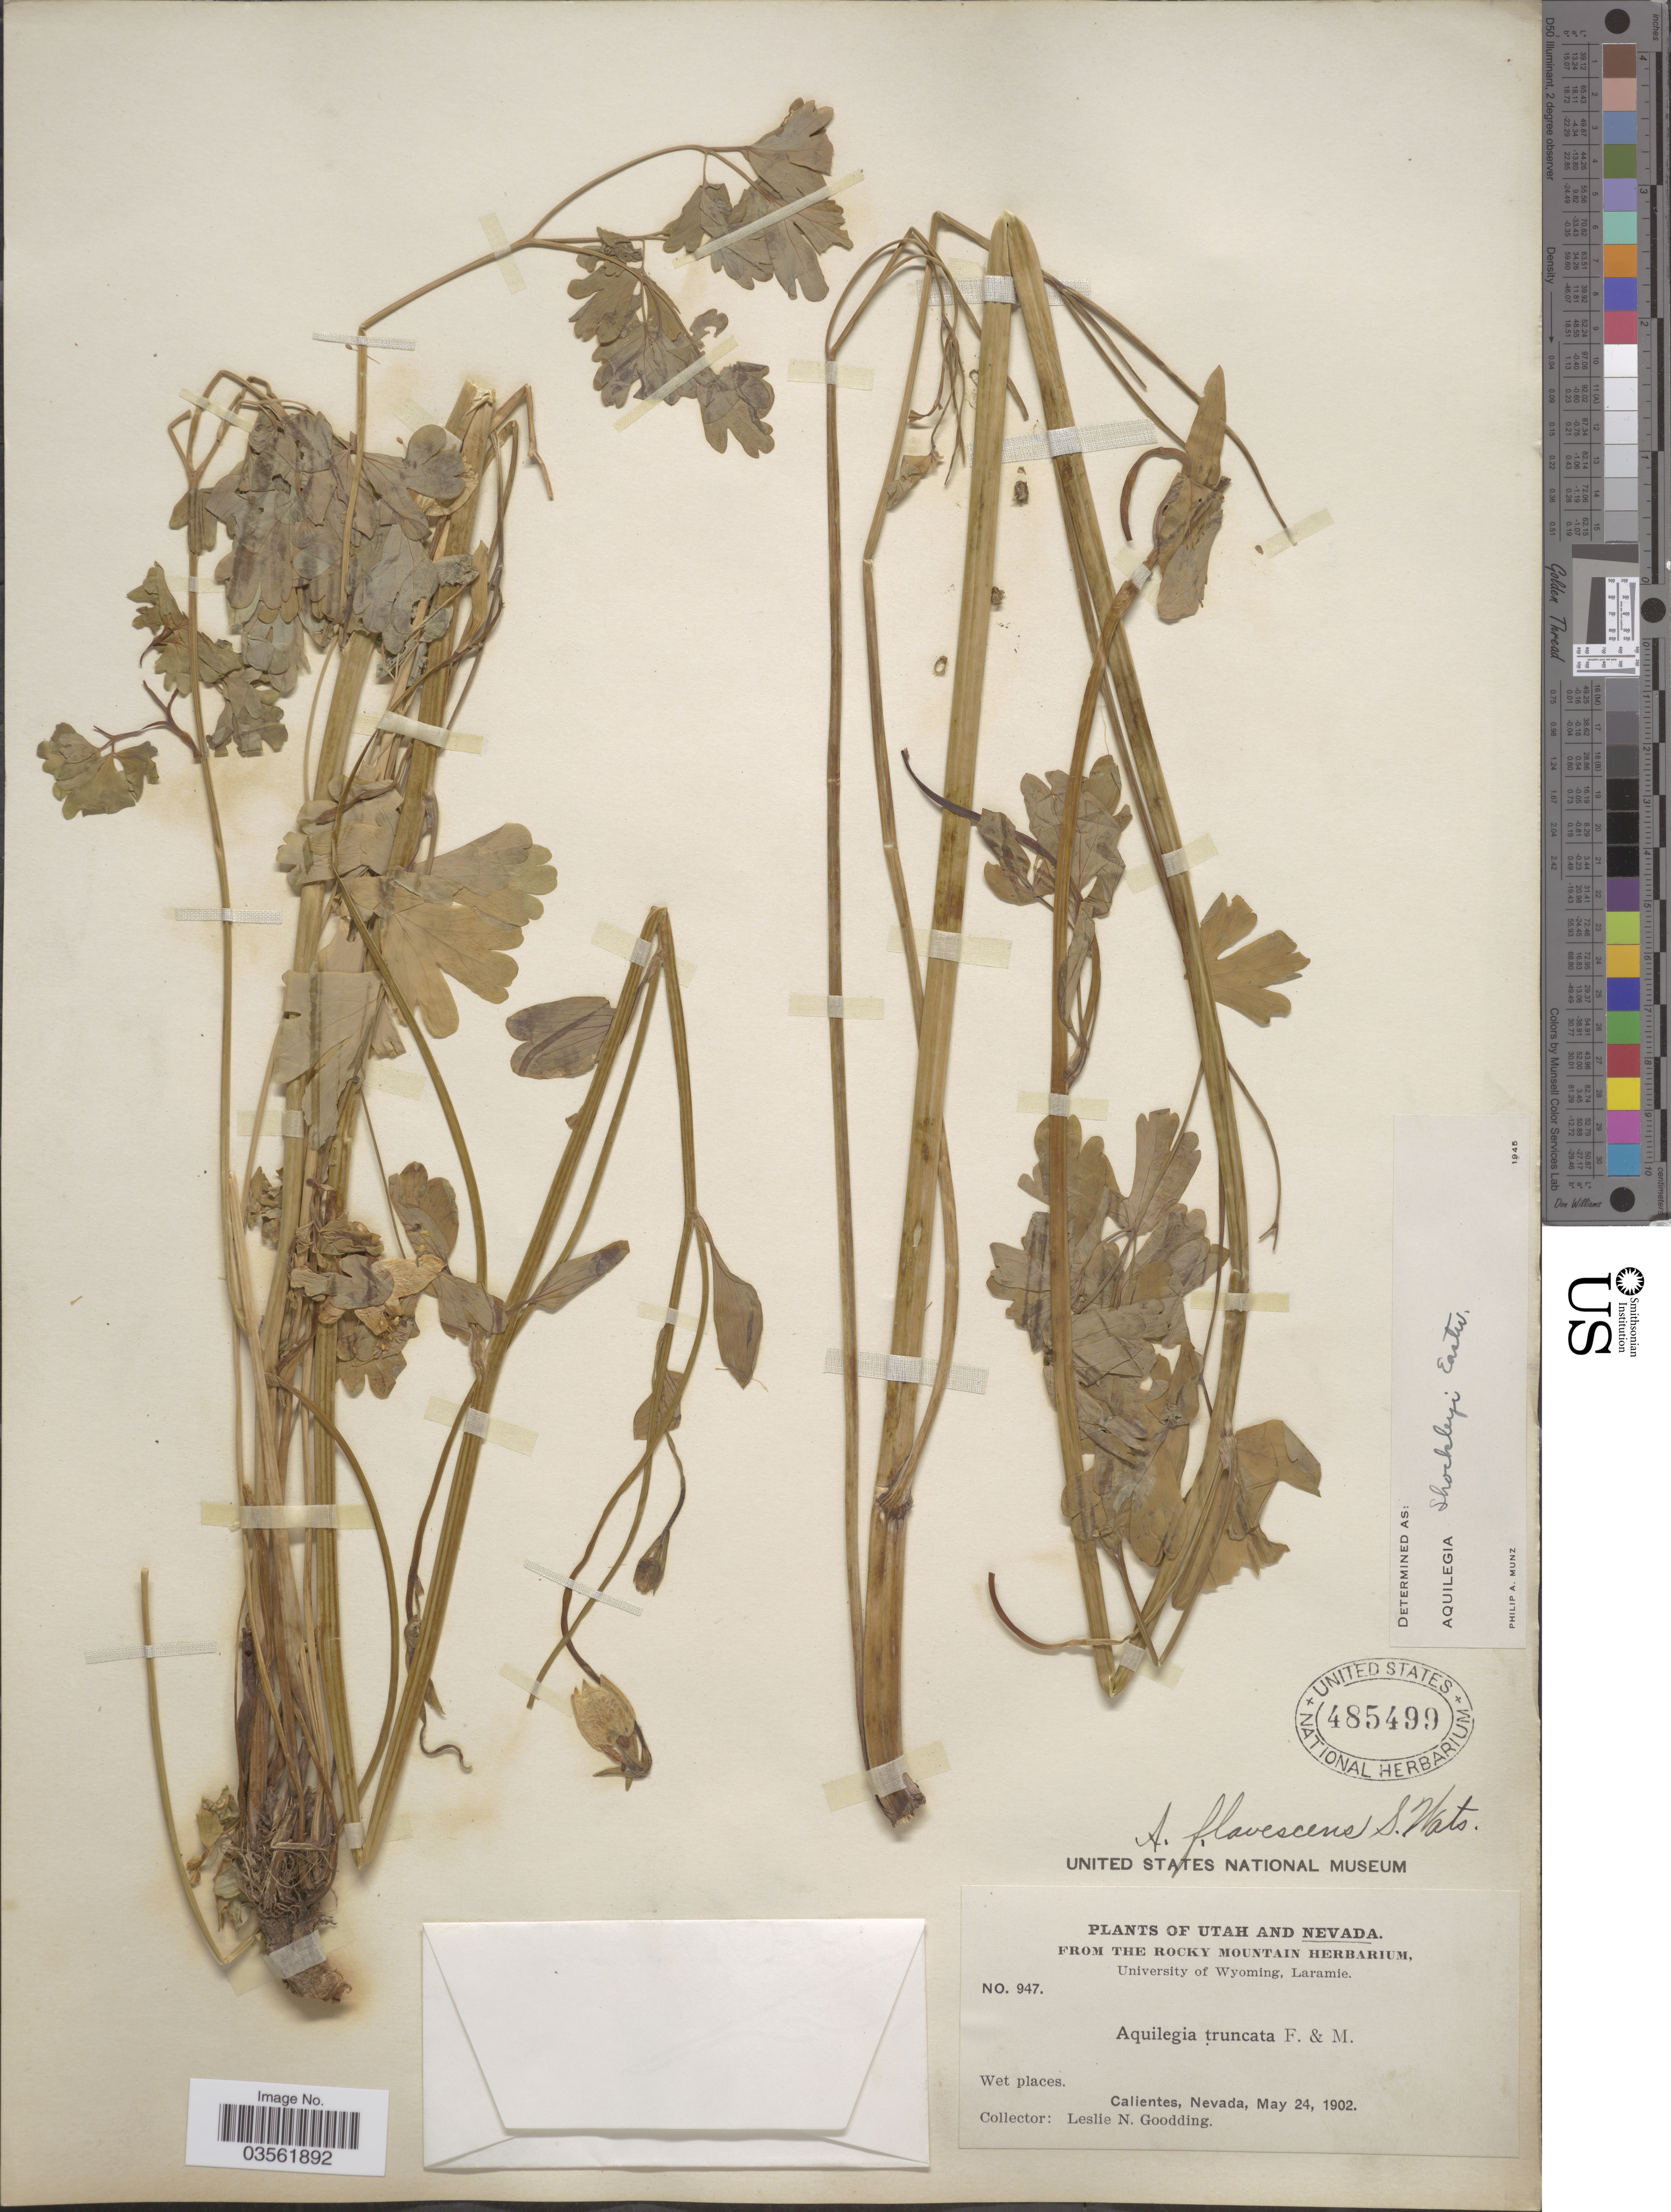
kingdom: Plantae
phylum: Tracheophyta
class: Magnoliopsida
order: Ranunculales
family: Ranunculaceae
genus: Aquilegia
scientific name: Aquilegia shockleyi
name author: Eastw.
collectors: L. N. Goodding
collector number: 947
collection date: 1902-05-24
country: United States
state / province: Nevada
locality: Wet places. Calientes.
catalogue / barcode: US 485499